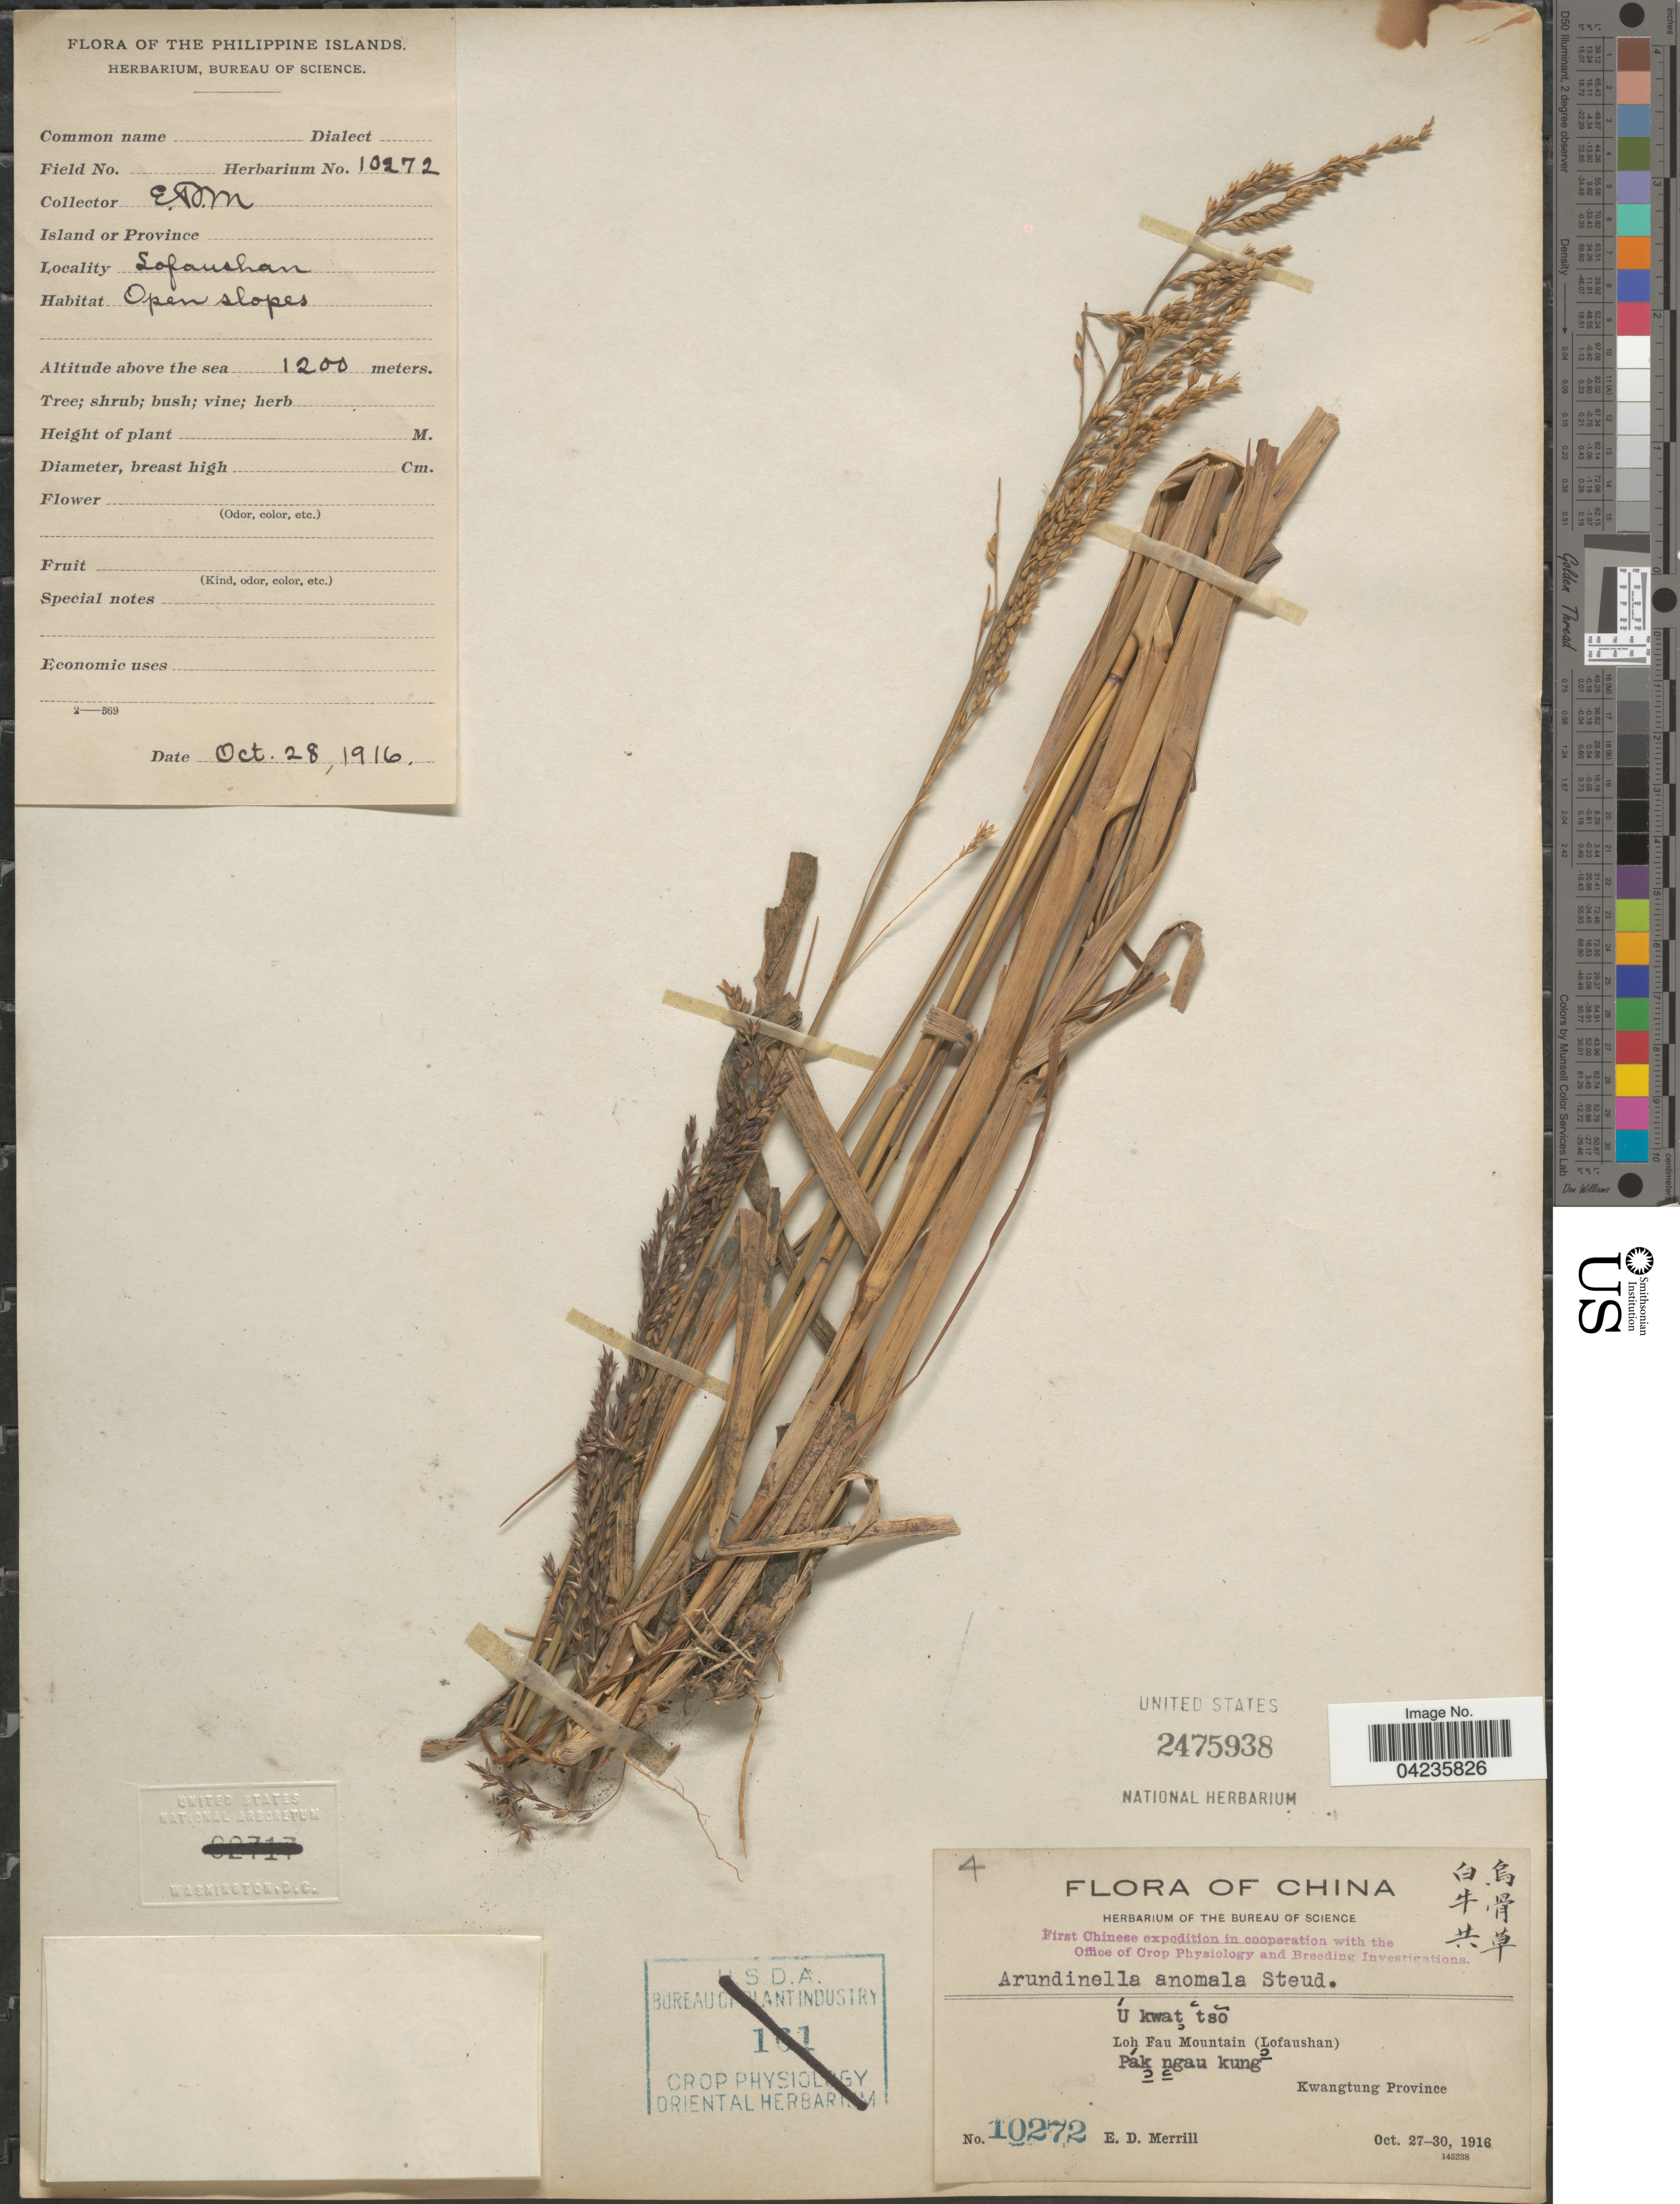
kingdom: Plantae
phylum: Tracheophyta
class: Liliopsida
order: Poales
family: Poaceae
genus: Arundinella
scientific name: Arundinella hirta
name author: (Thunb.) Tanaka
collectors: E. D. Merrill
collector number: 10272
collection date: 1916-10-28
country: China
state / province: Guangdong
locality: Lofaushan. U kwat tso. Loh Fau Mountain (Lofaushan). Pak ngau kung. Kwangtung Province.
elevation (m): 1200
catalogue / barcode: US 2475938